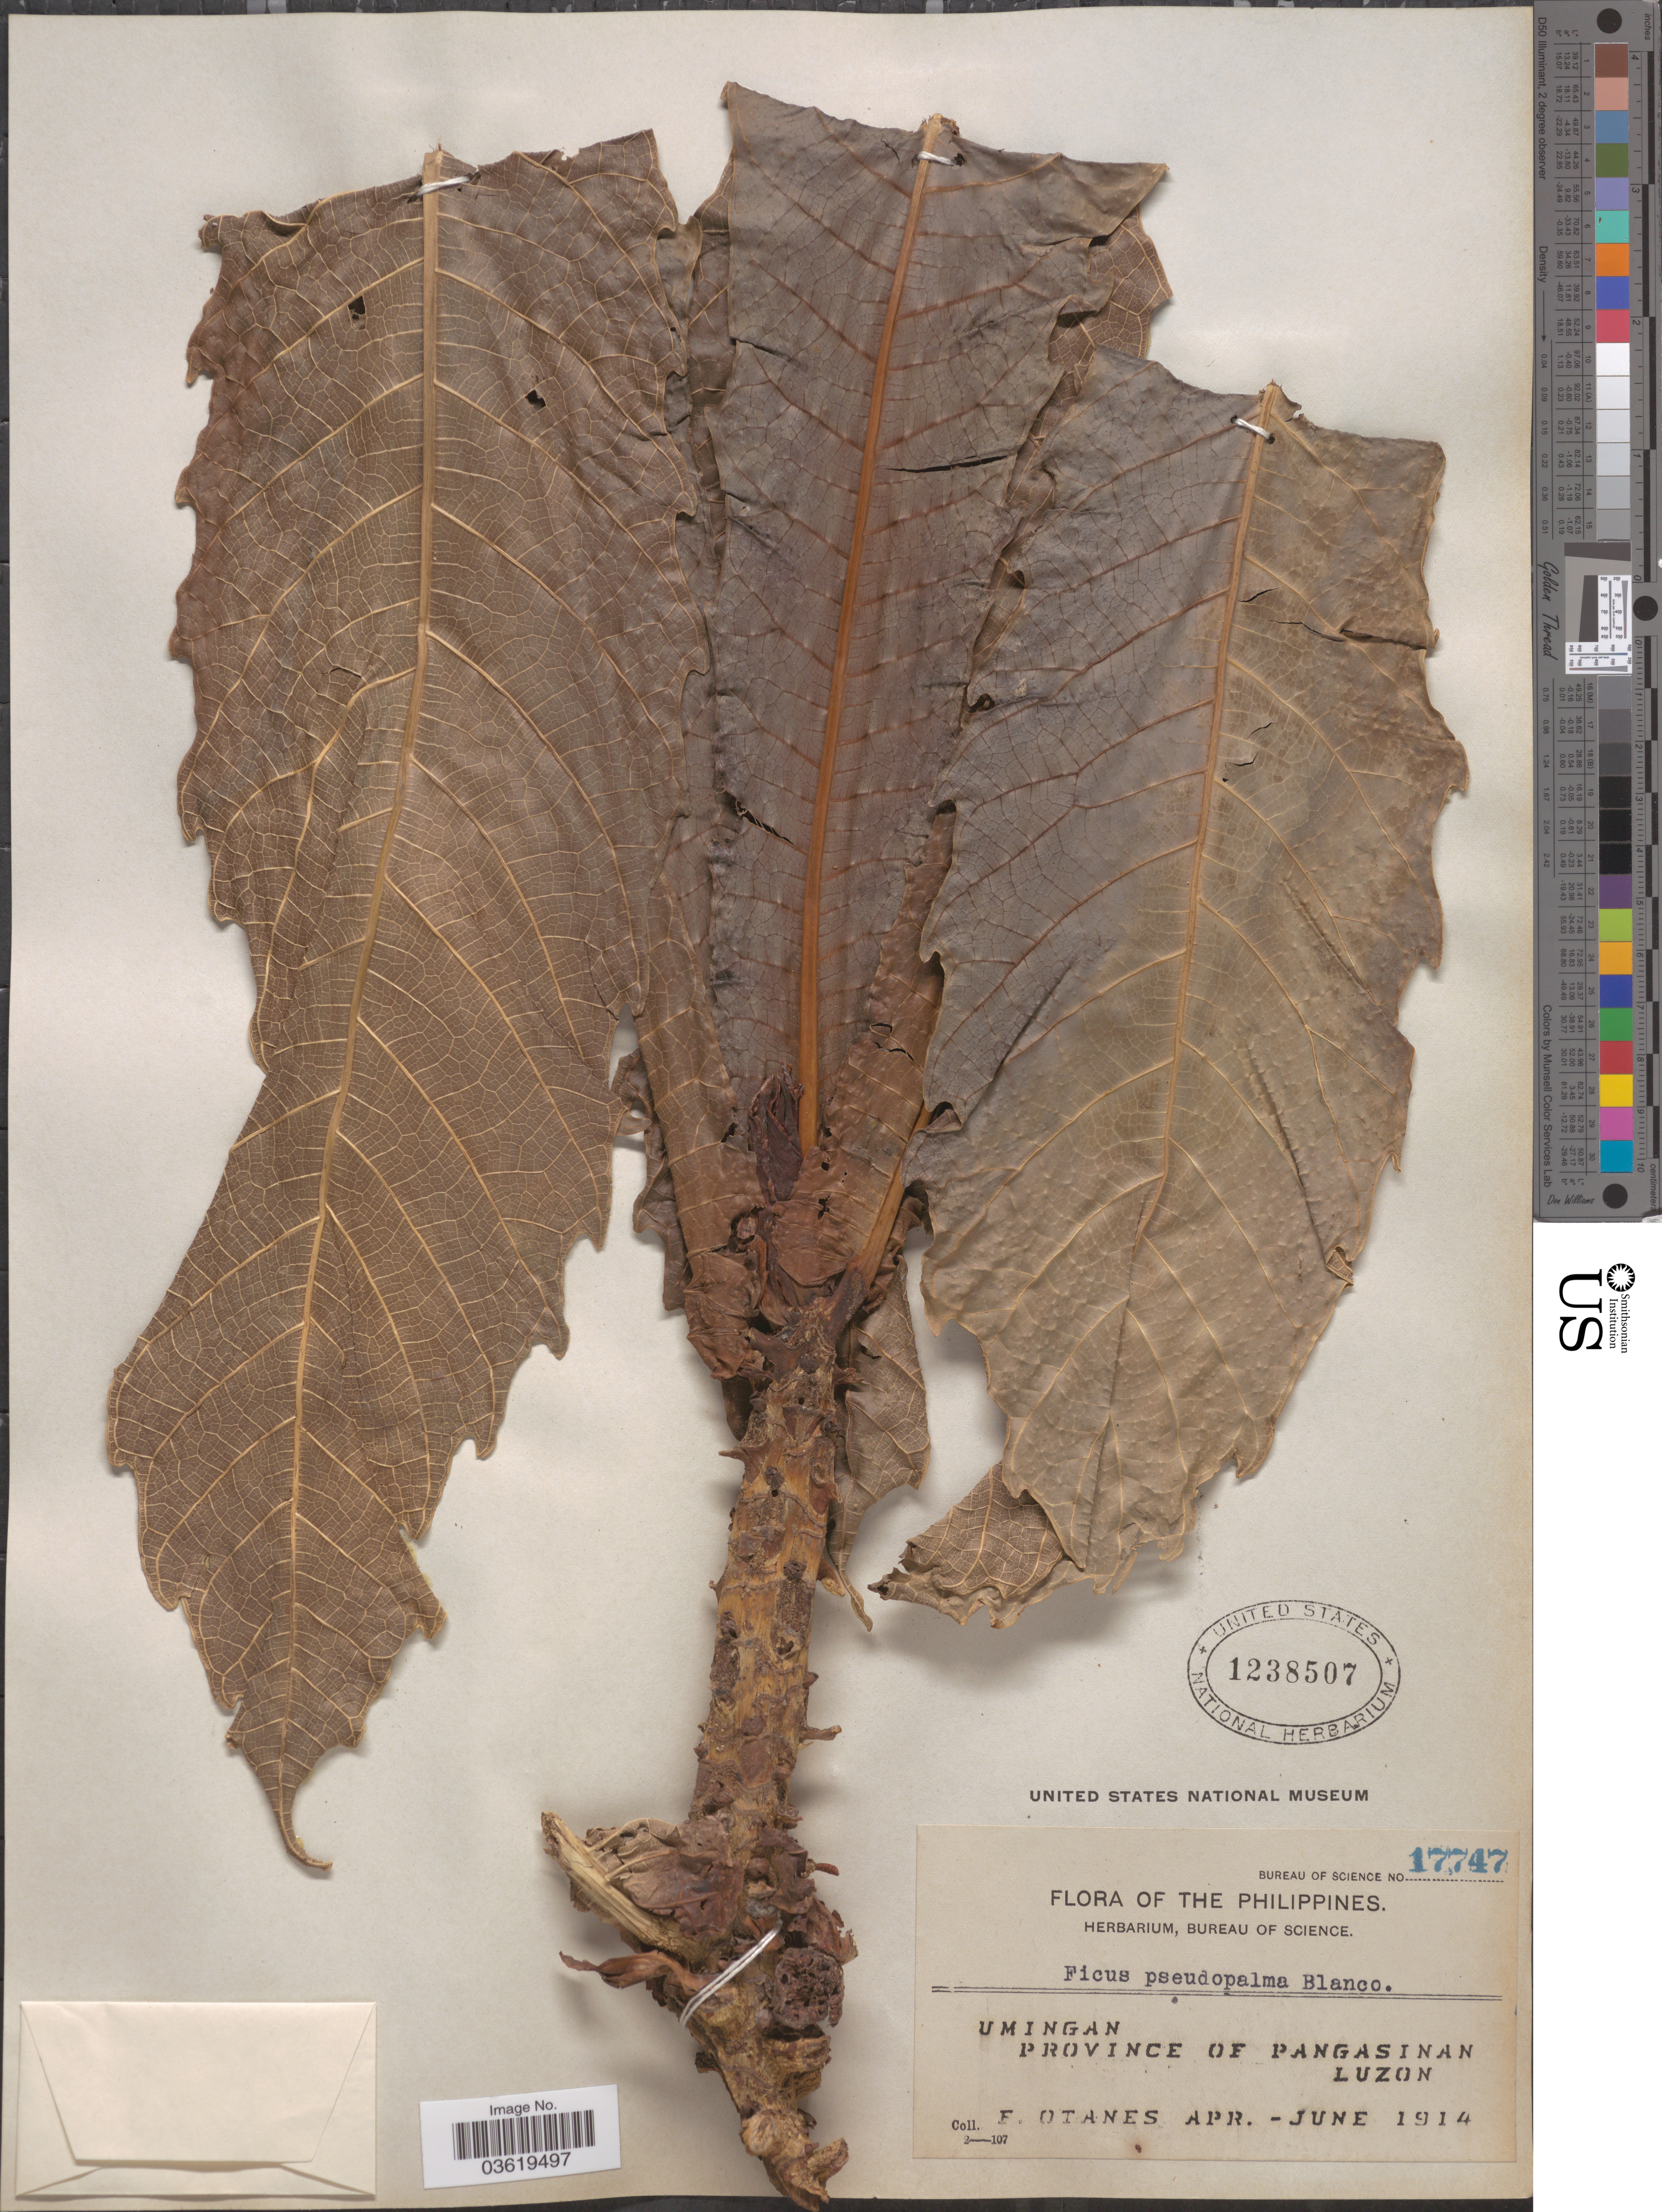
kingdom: Plantae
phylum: Tracheophyta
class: Magnoliopsida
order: Rosales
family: Moraceae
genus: Ficus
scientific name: Ficus pseudopalma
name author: Blanco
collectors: F. Q. Otanes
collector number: Bureau of Science 17747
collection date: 1914-04/1914-06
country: Philippines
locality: Umingan. Province of Pangasinan. Luzon.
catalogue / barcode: US 1238507